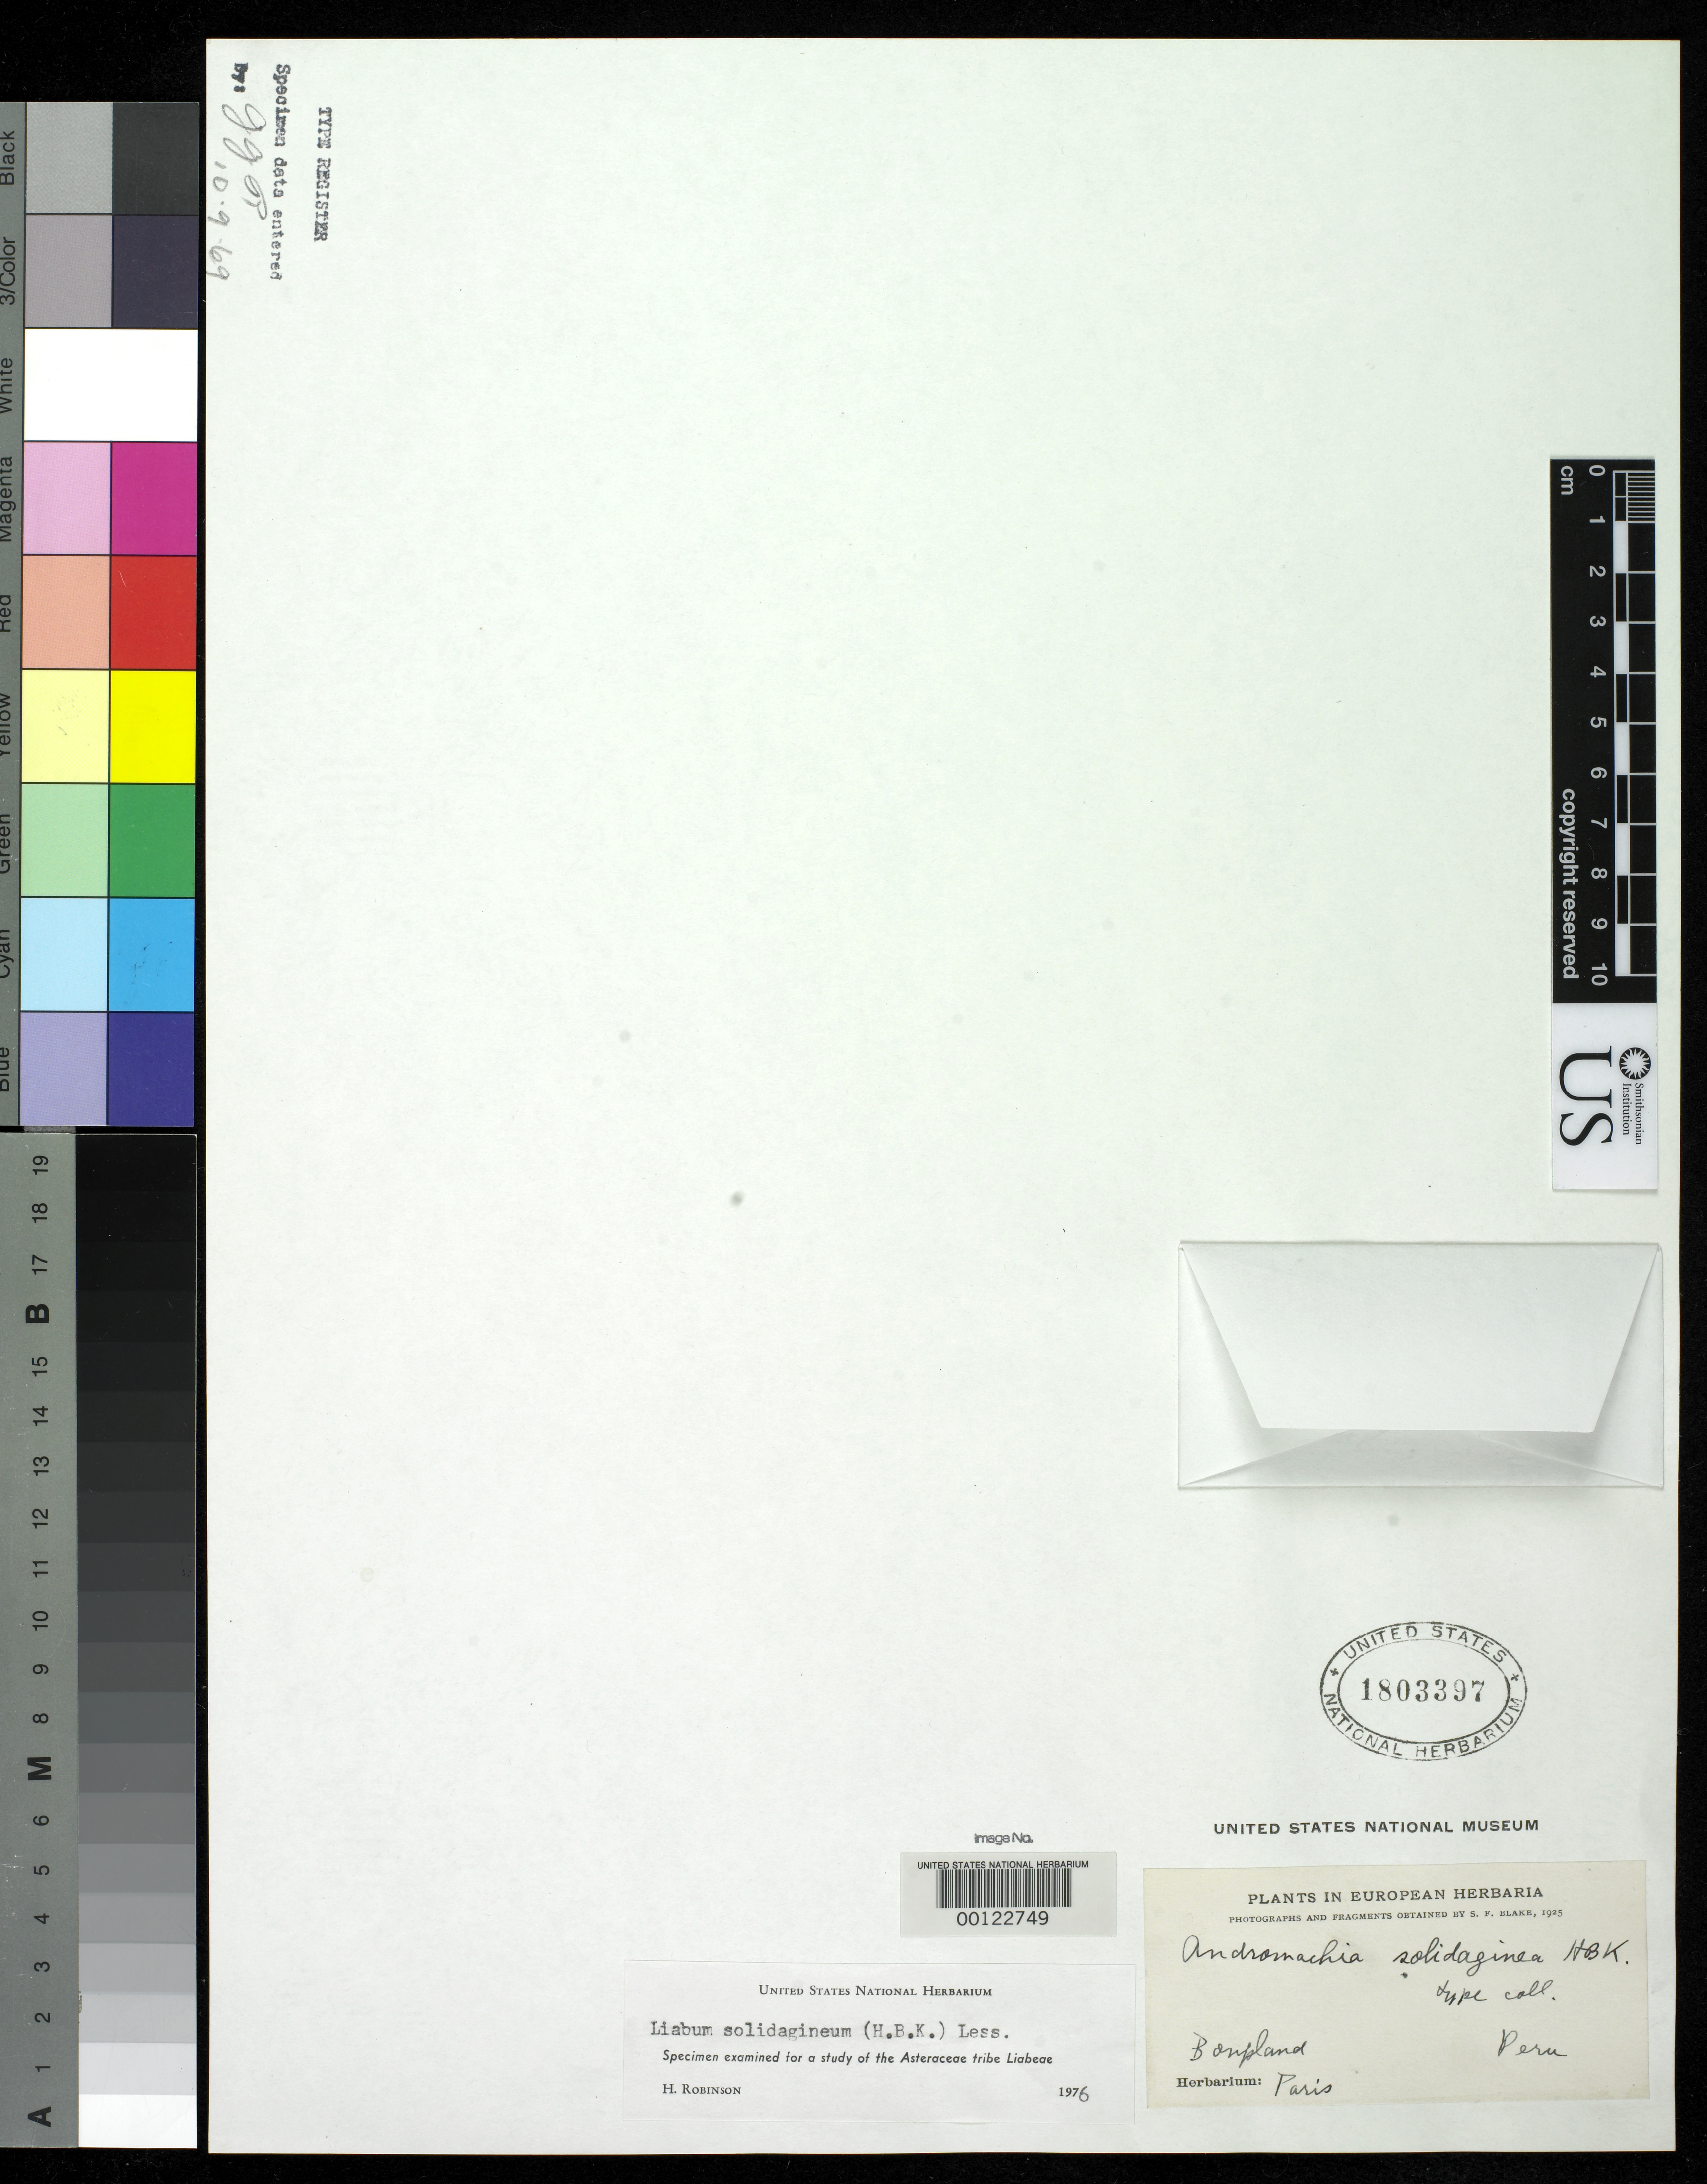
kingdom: Plantae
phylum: Tracheophyta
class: Magnoliopsida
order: Asterales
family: Asteraceae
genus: Andromachia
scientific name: Andromachia solidaginea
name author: Kunth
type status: Type Material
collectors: F. W. Humboldt & A. J. A. Bonpland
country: Peru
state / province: San Martín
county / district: Mariscal Cáceres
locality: Rio Huallaga, margen Derecha del; Balsa Probana; dtto. Tocache Nuevo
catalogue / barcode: US 1803397